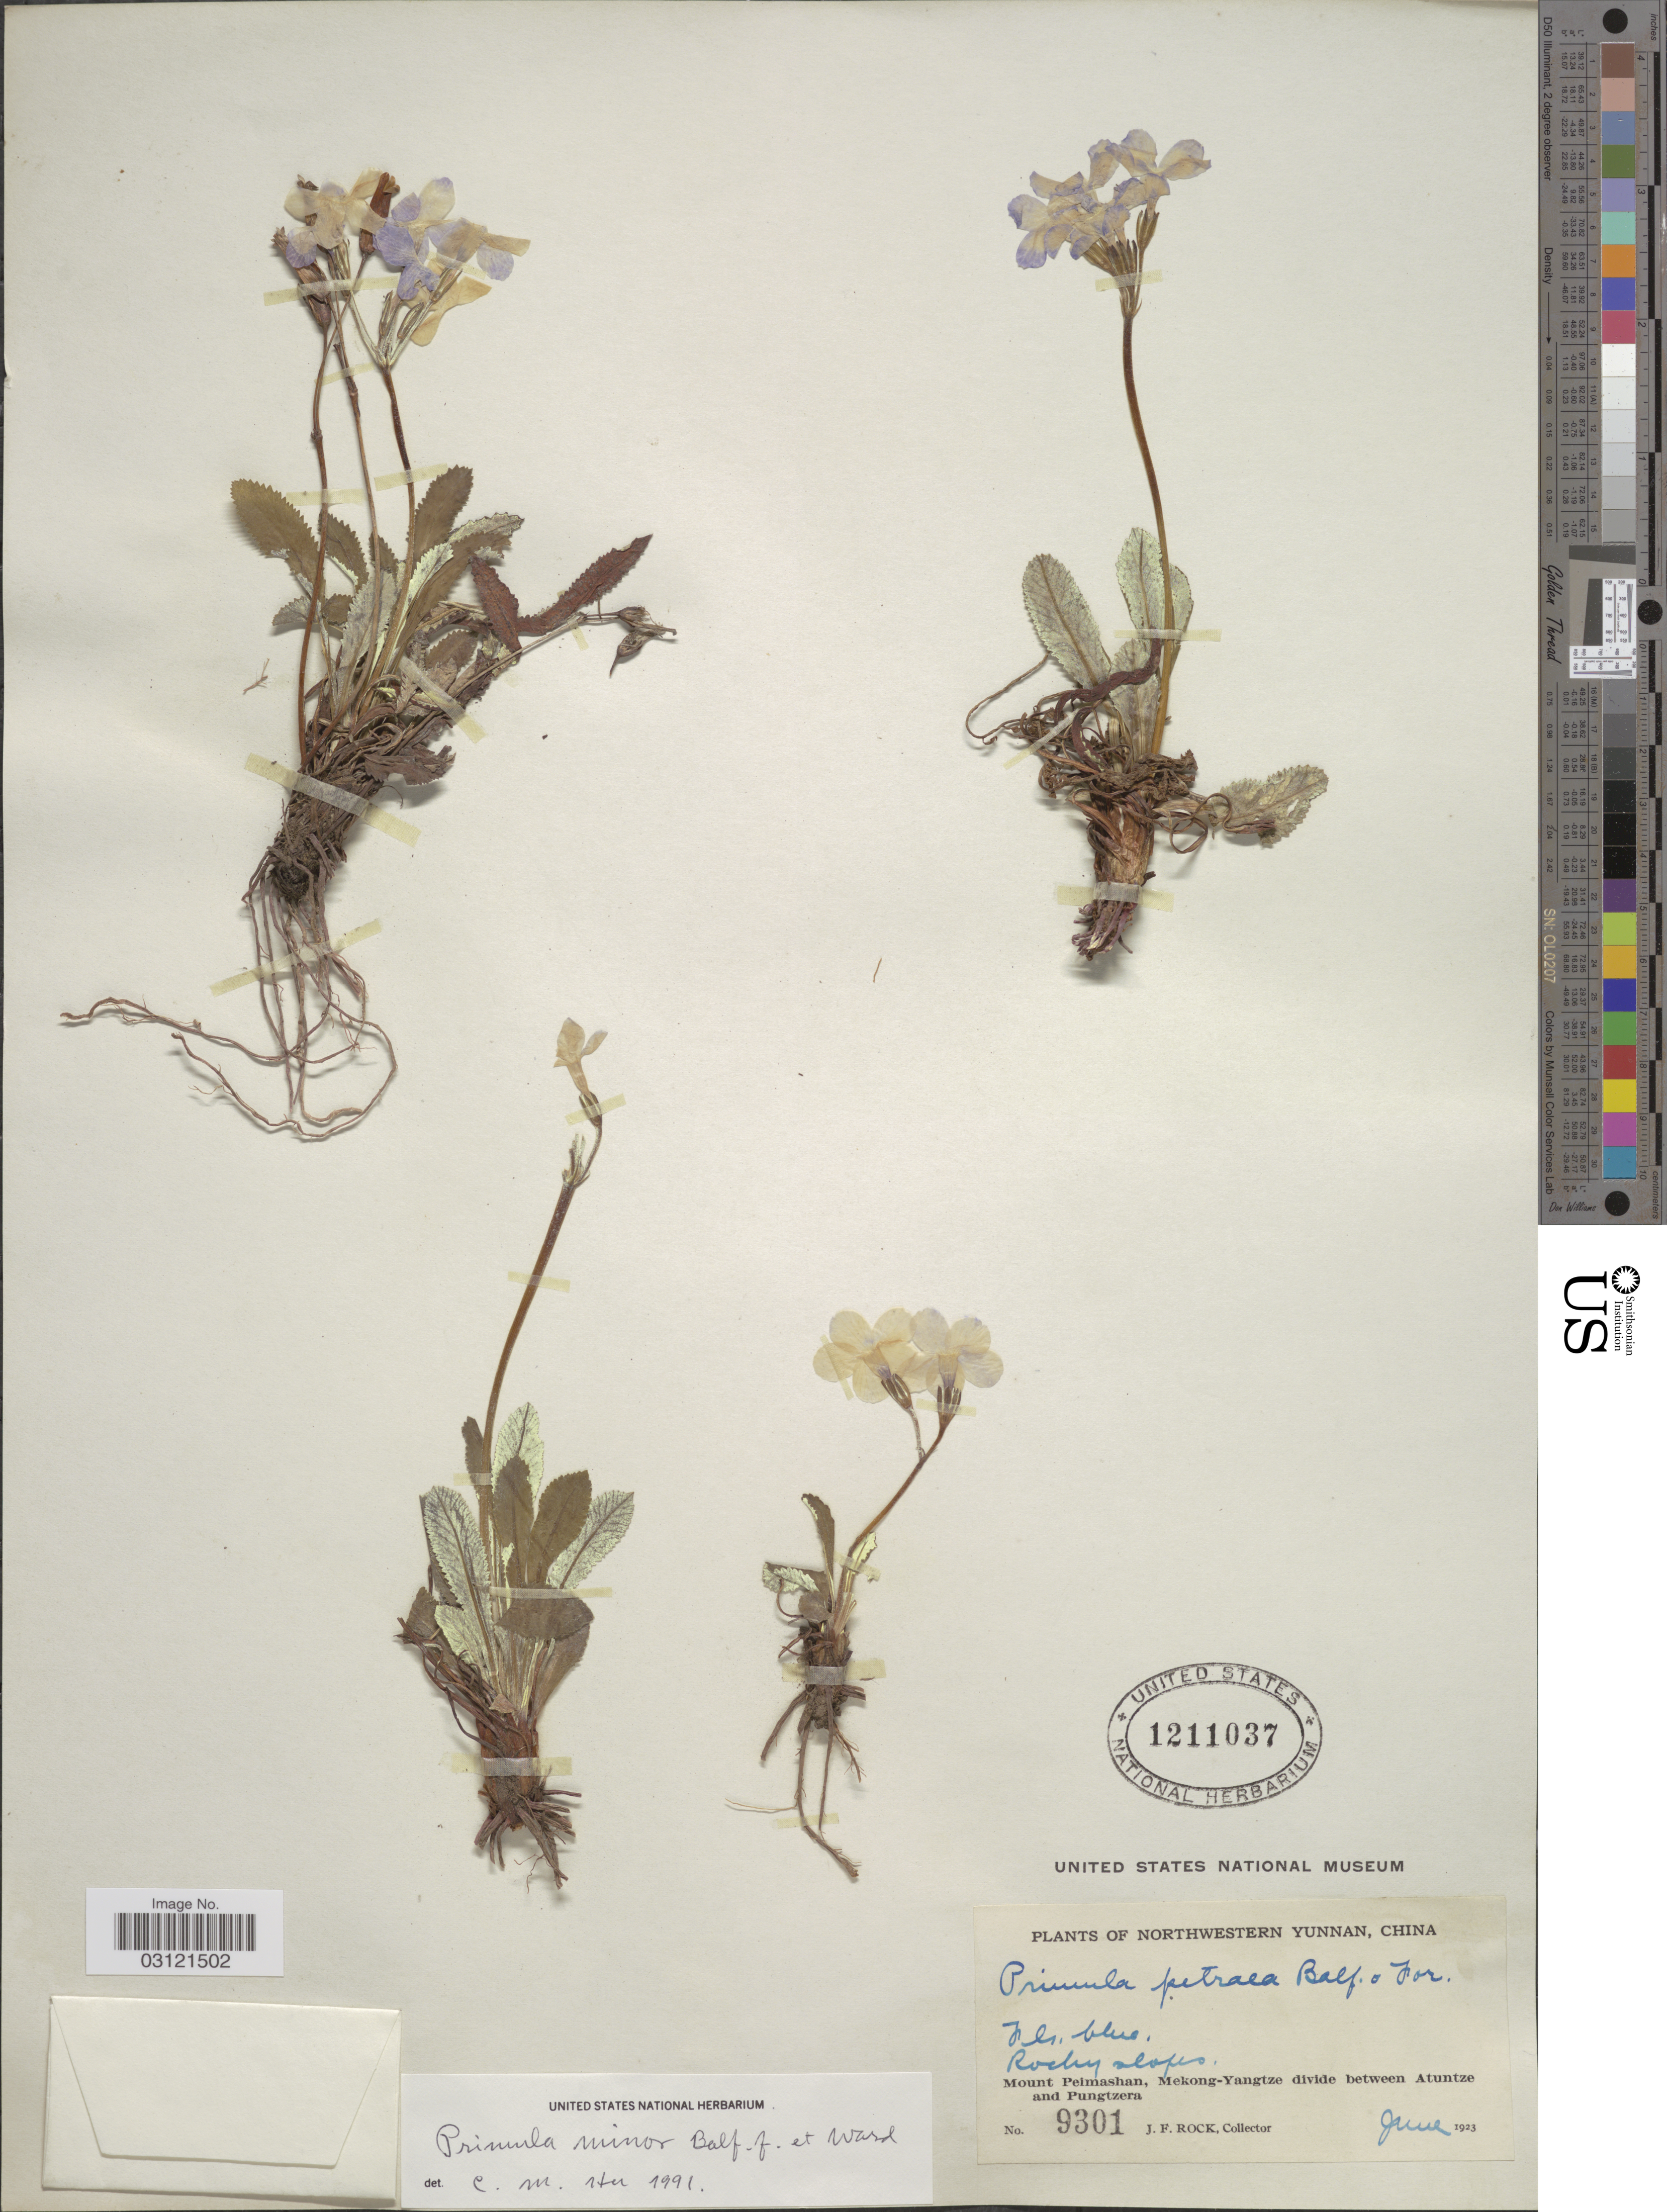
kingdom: Plantae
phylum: Tracheophyta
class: Magnoliopsida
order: Ericales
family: Primulaceae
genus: Primula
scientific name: Primula minor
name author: Balf. f. & Kingdon-Ward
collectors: J. Rock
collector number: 9301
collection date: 1923-06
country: China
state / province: Yunnan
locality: Northwestern Yunnan. Mount Peimashan, Mekong-Yangtze divide between Atuntze and Pungtzera.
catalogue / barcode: US 1211037